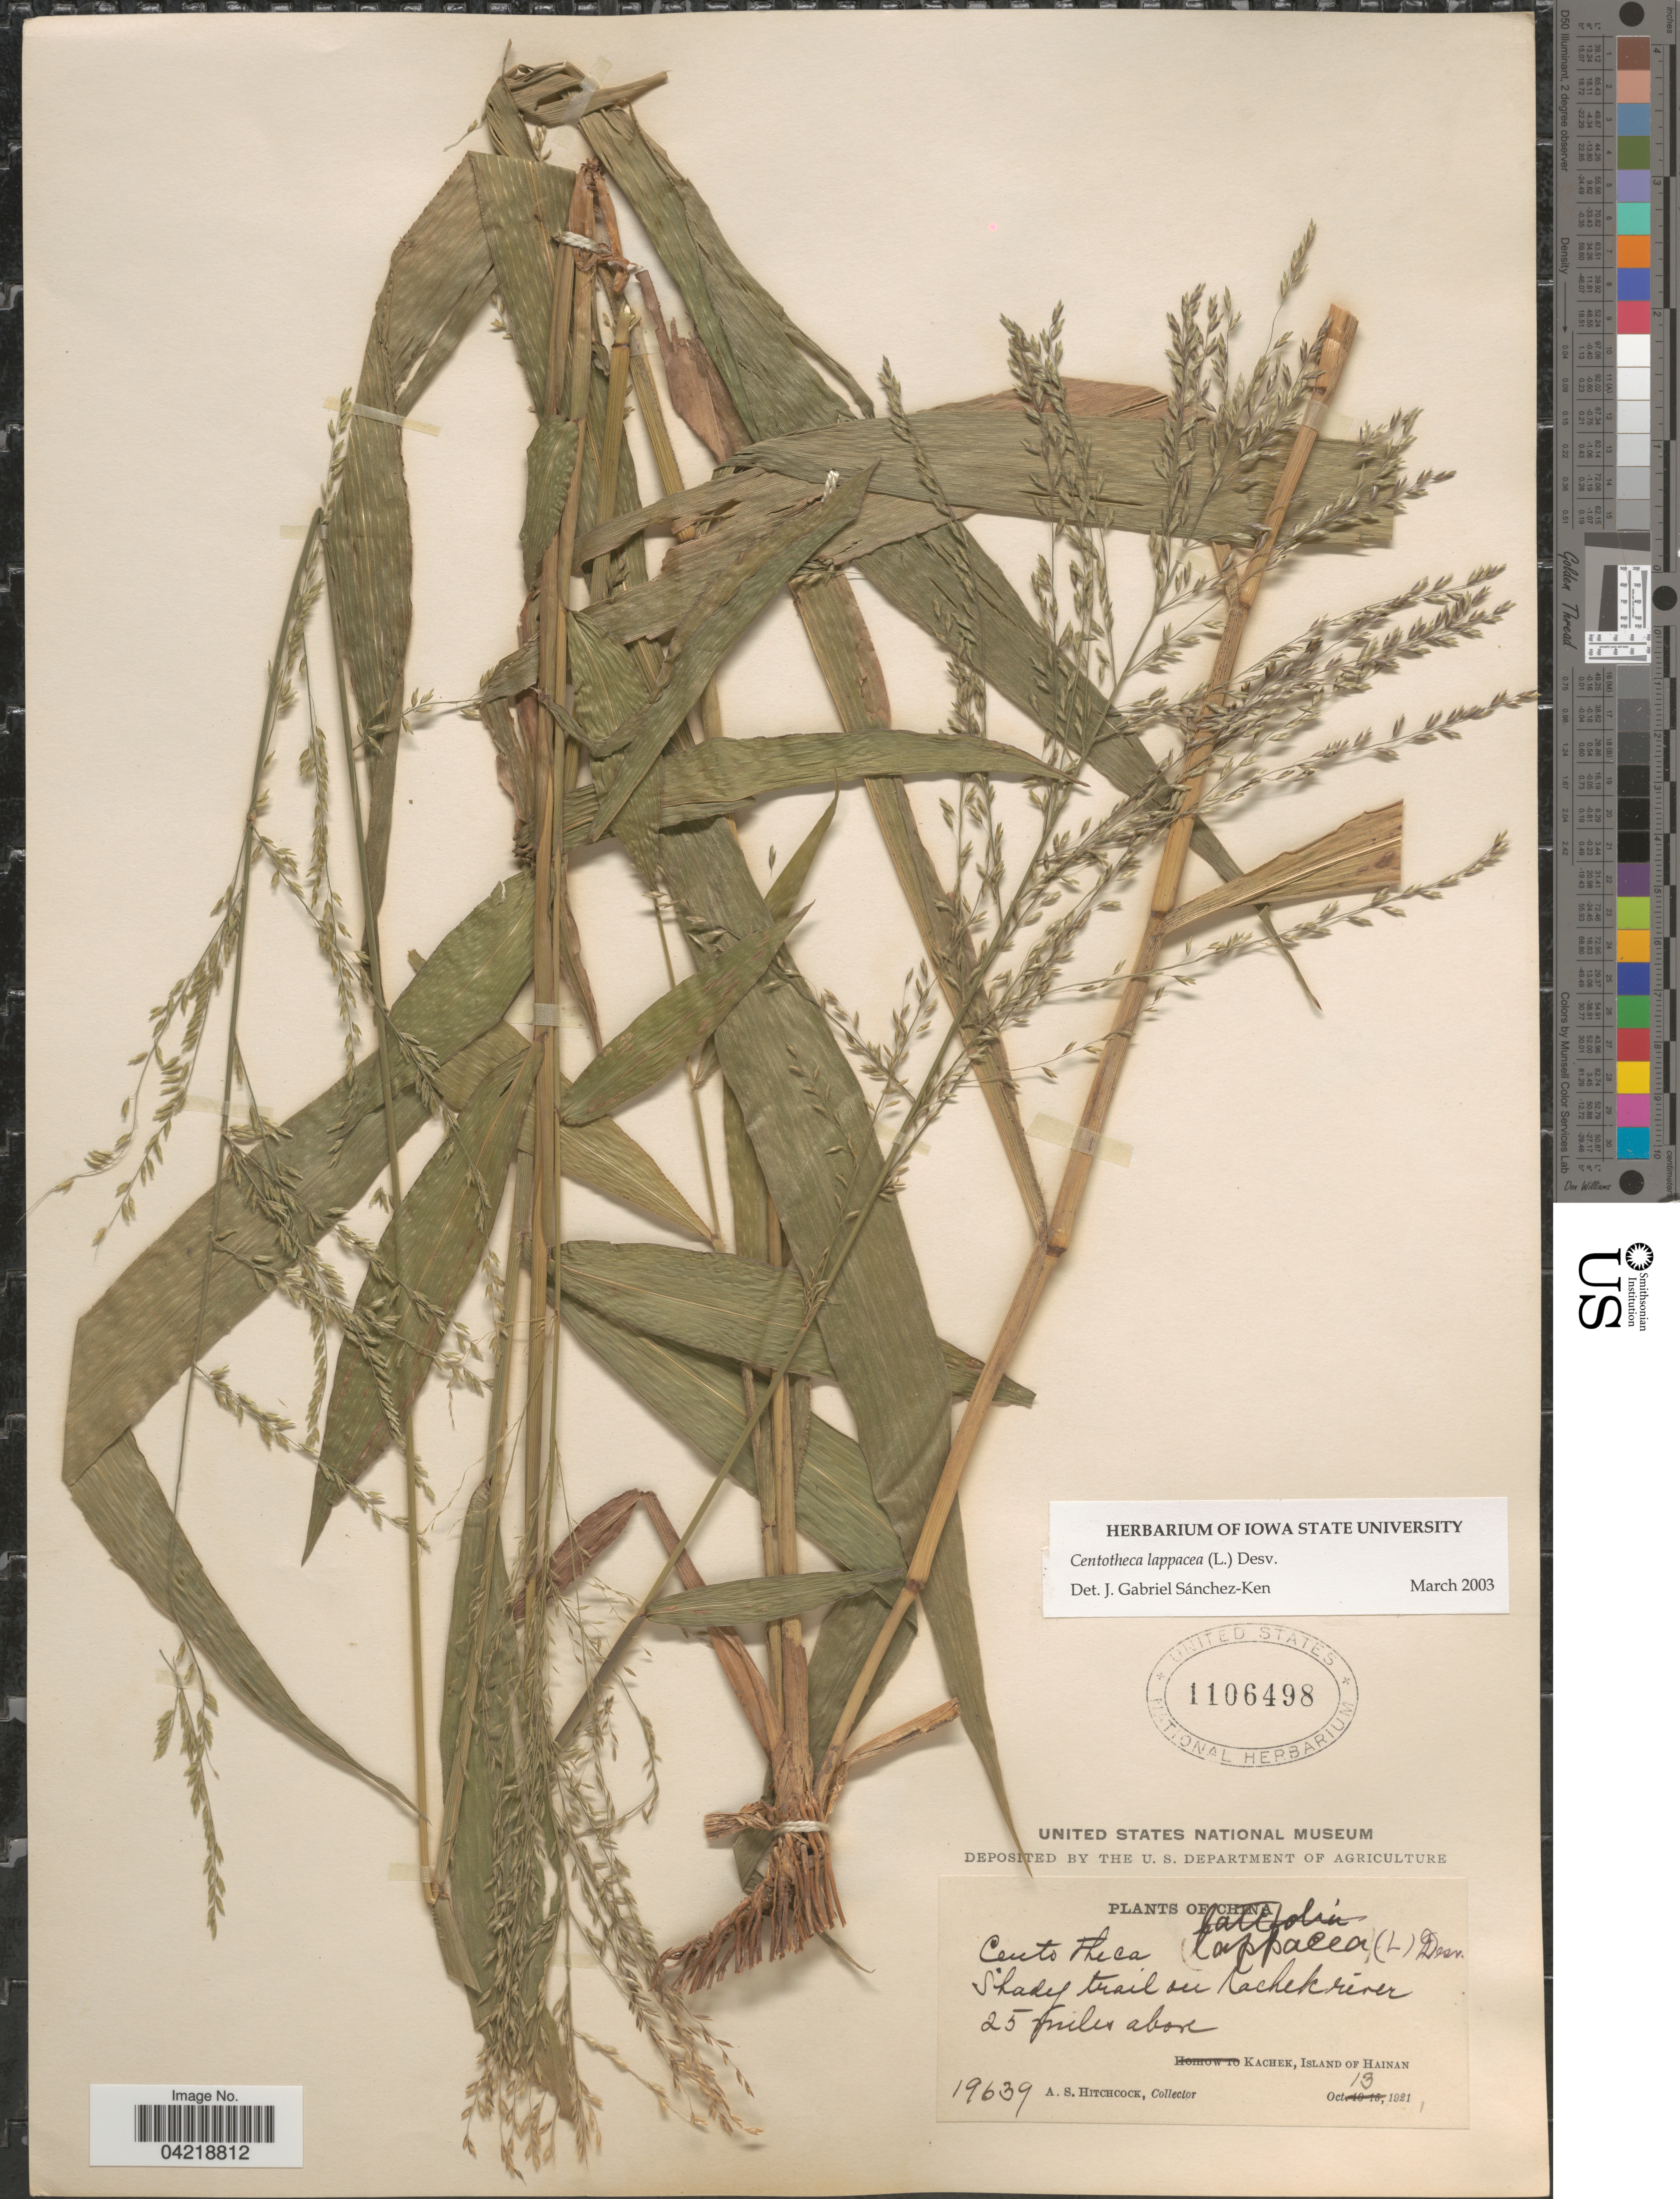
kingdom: Plantae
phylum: Tracheophyta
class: Liliopsida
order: Poales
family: Poaceae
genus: Centotheca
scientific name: Centotheca lappacea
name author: (L.) Desv.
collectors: A. S. Hitchcock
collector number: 19639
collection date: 1921-10-13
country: China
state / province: Hainan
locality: Shady trail on Kachek river. 25 miles above. Kachek, Island of Hainan.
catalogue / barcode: US 1106498